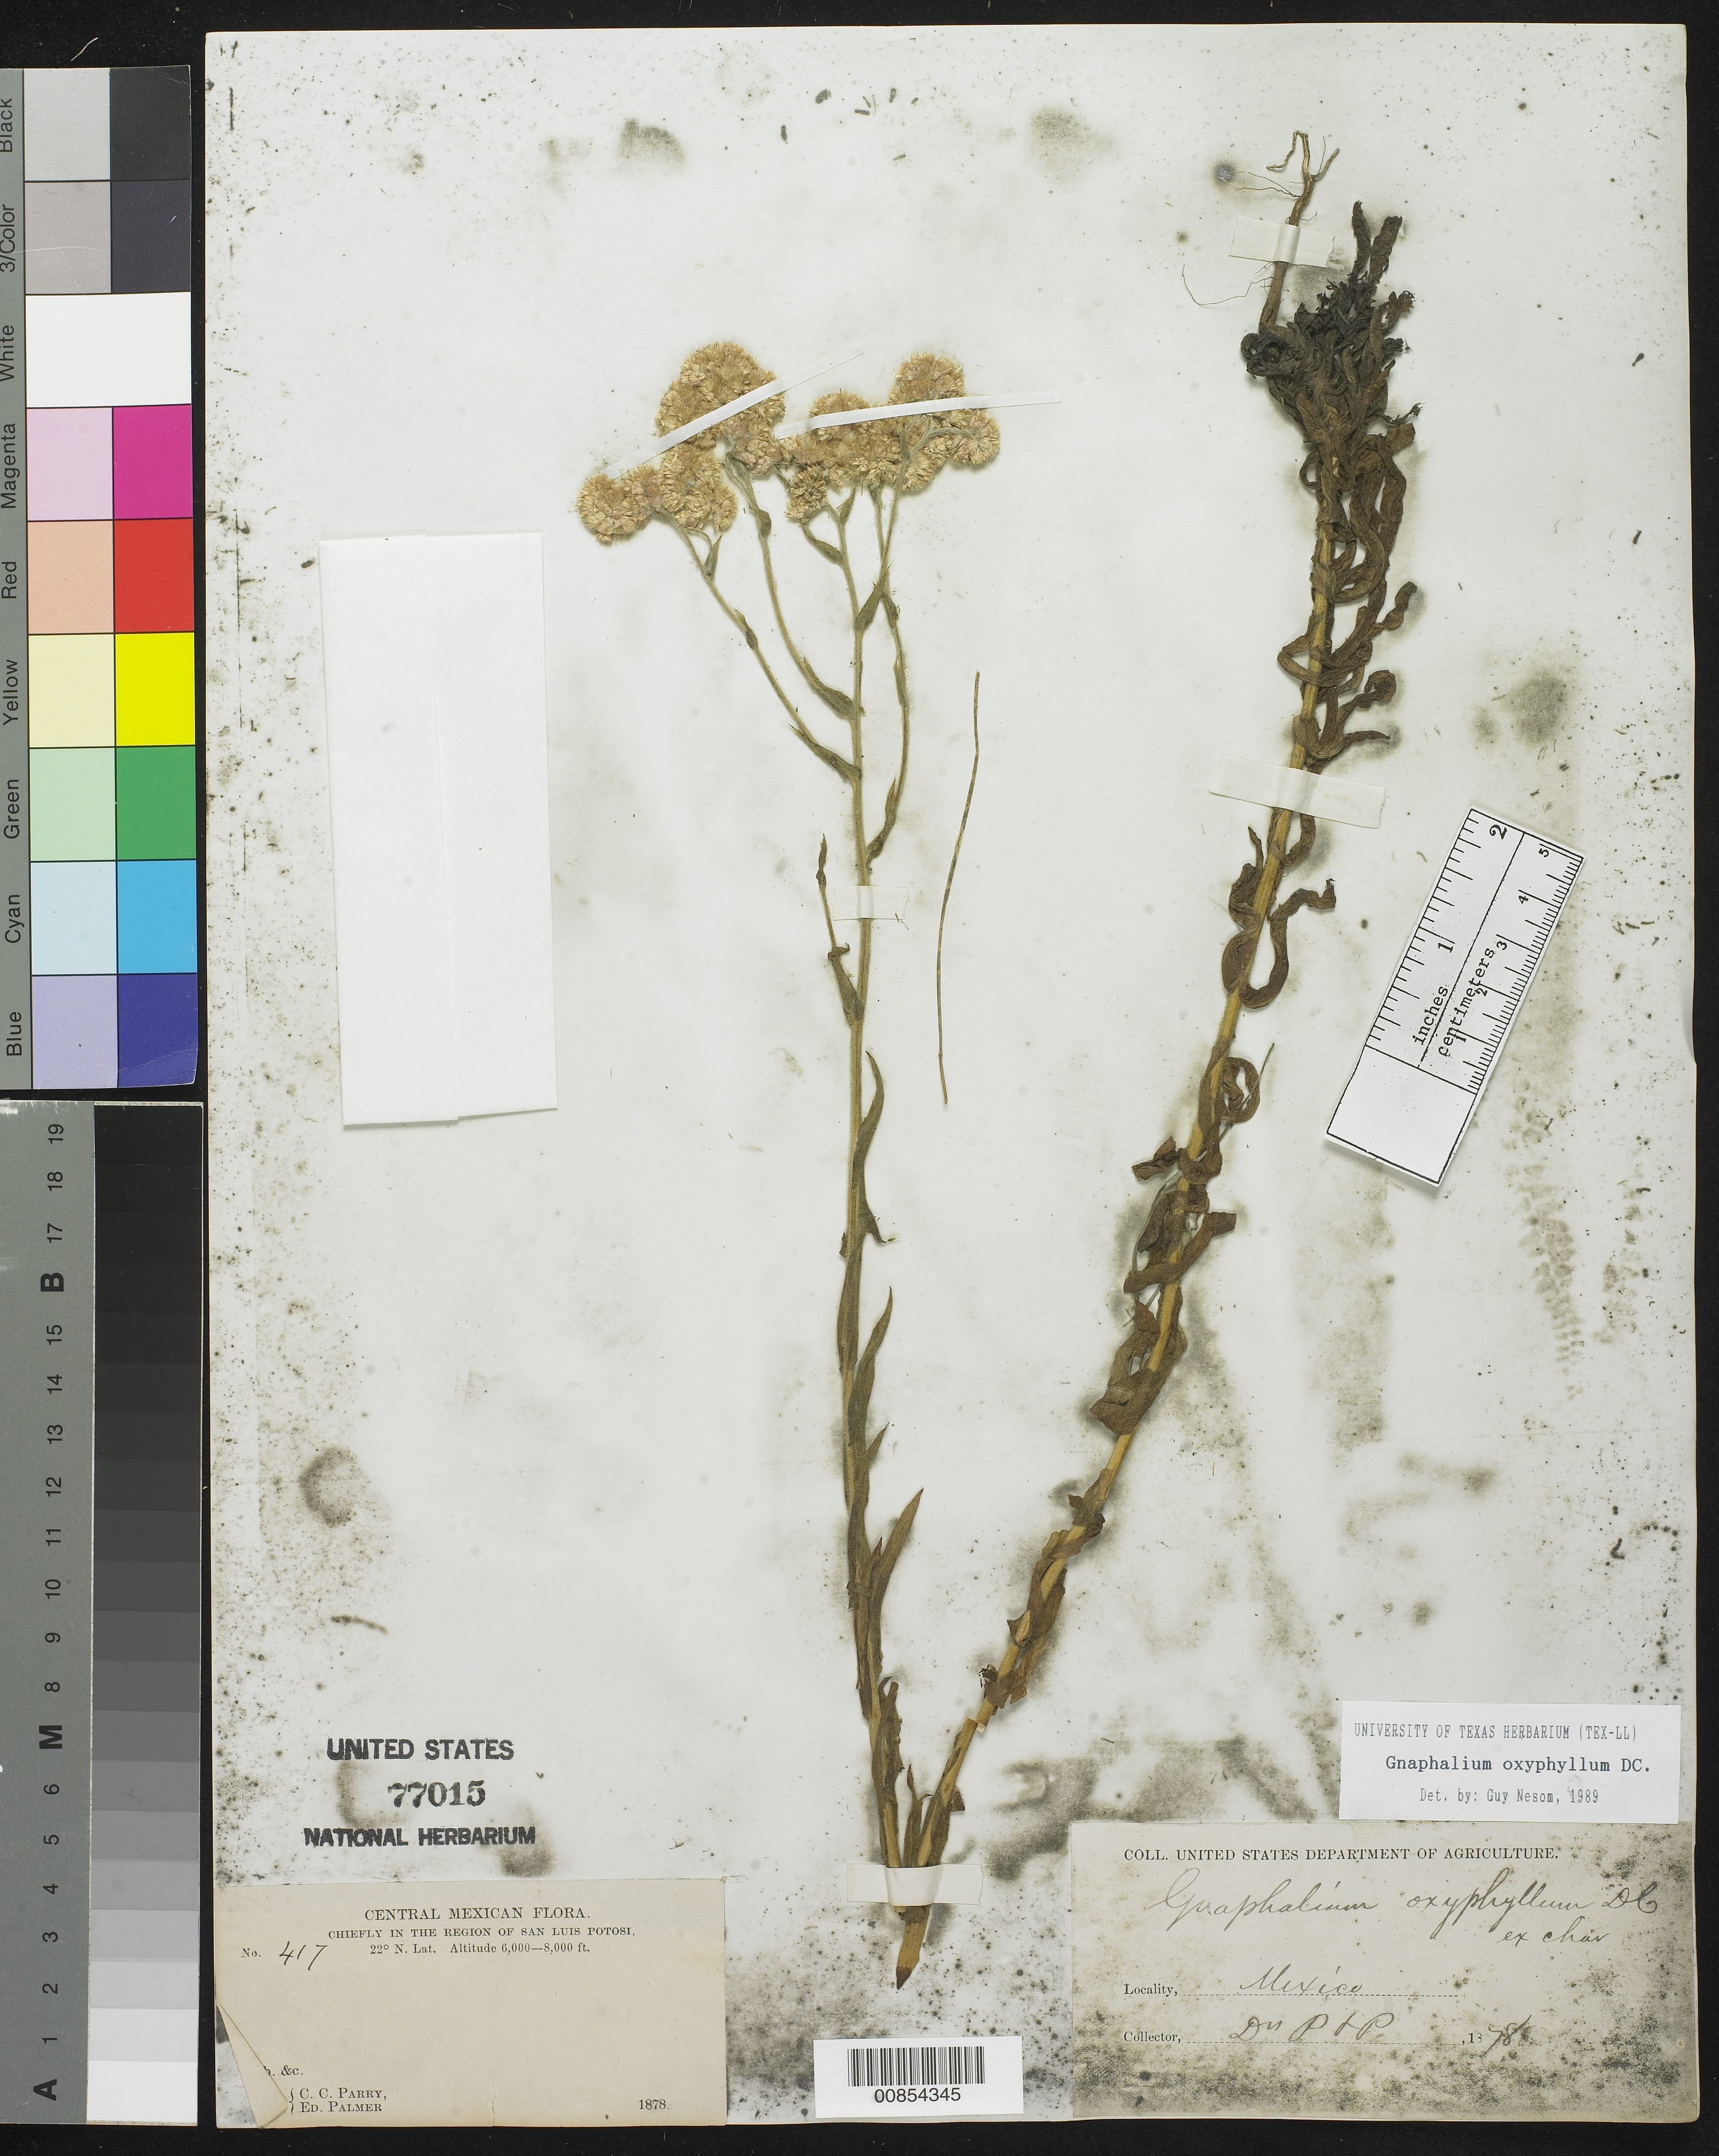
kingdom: Plantae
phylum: Tracheophyta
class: Magnoliopsida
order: Asterales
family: Asteraceae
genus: Pseudognaphalium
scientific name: Pseudognaphalium oxyphyllum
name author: (DC.) Kirp.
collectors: C. C. Parry & E. Palmer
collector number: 417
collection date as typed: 1878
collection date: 1878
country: Mexico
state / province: San Luis Potosí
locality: Chiefly in the region of San Luis Potosí.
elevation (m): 1829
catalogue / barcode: US 77015